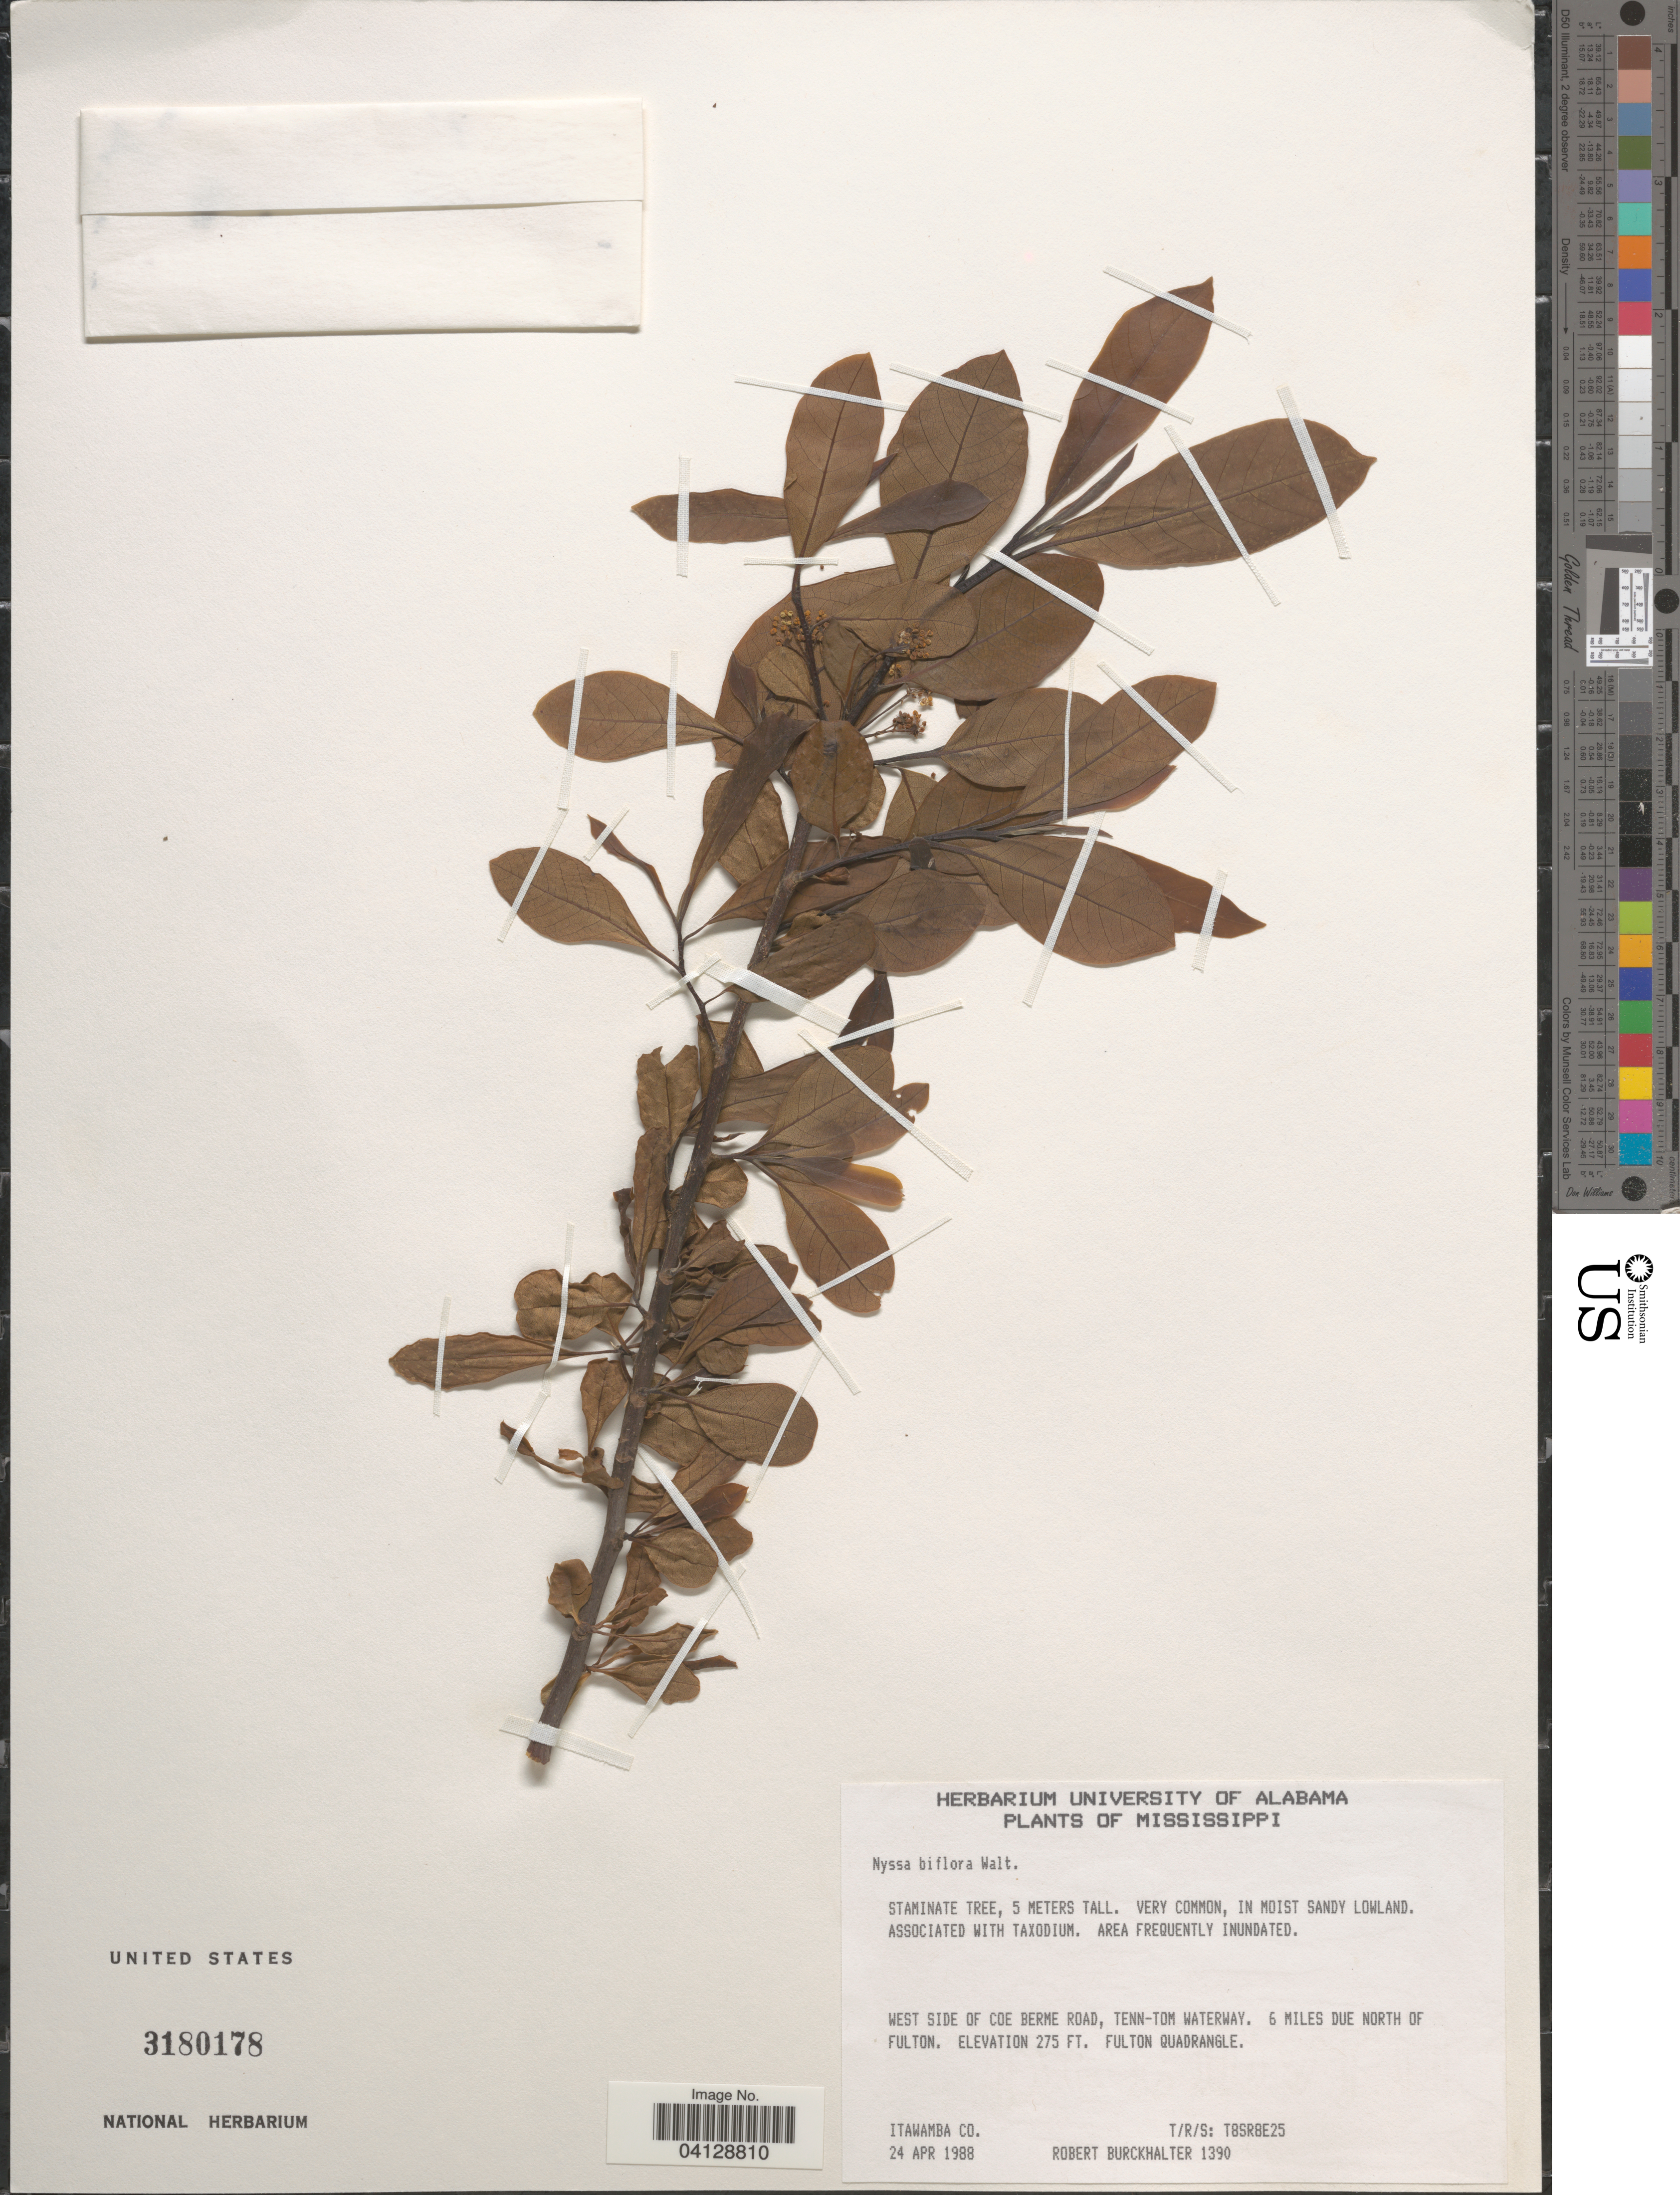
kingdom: Plantae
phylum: Tracheophyta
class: Magnoliopsida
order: Cornales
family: Nyssaceae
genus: Nyssa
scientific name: Nyssa biflora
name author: Walter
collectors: R. Burckhalter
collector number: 1390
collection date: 1988-04-24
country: United States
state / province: Mississippi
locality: West side of Coe Berme Road, Tenn-Tom Waterway. 6 miles due north of Fulton. Fulton Quadrangle. Itawamba Co. T/R/S: T8SR8E25.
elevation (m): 84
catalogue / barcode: US 3180178